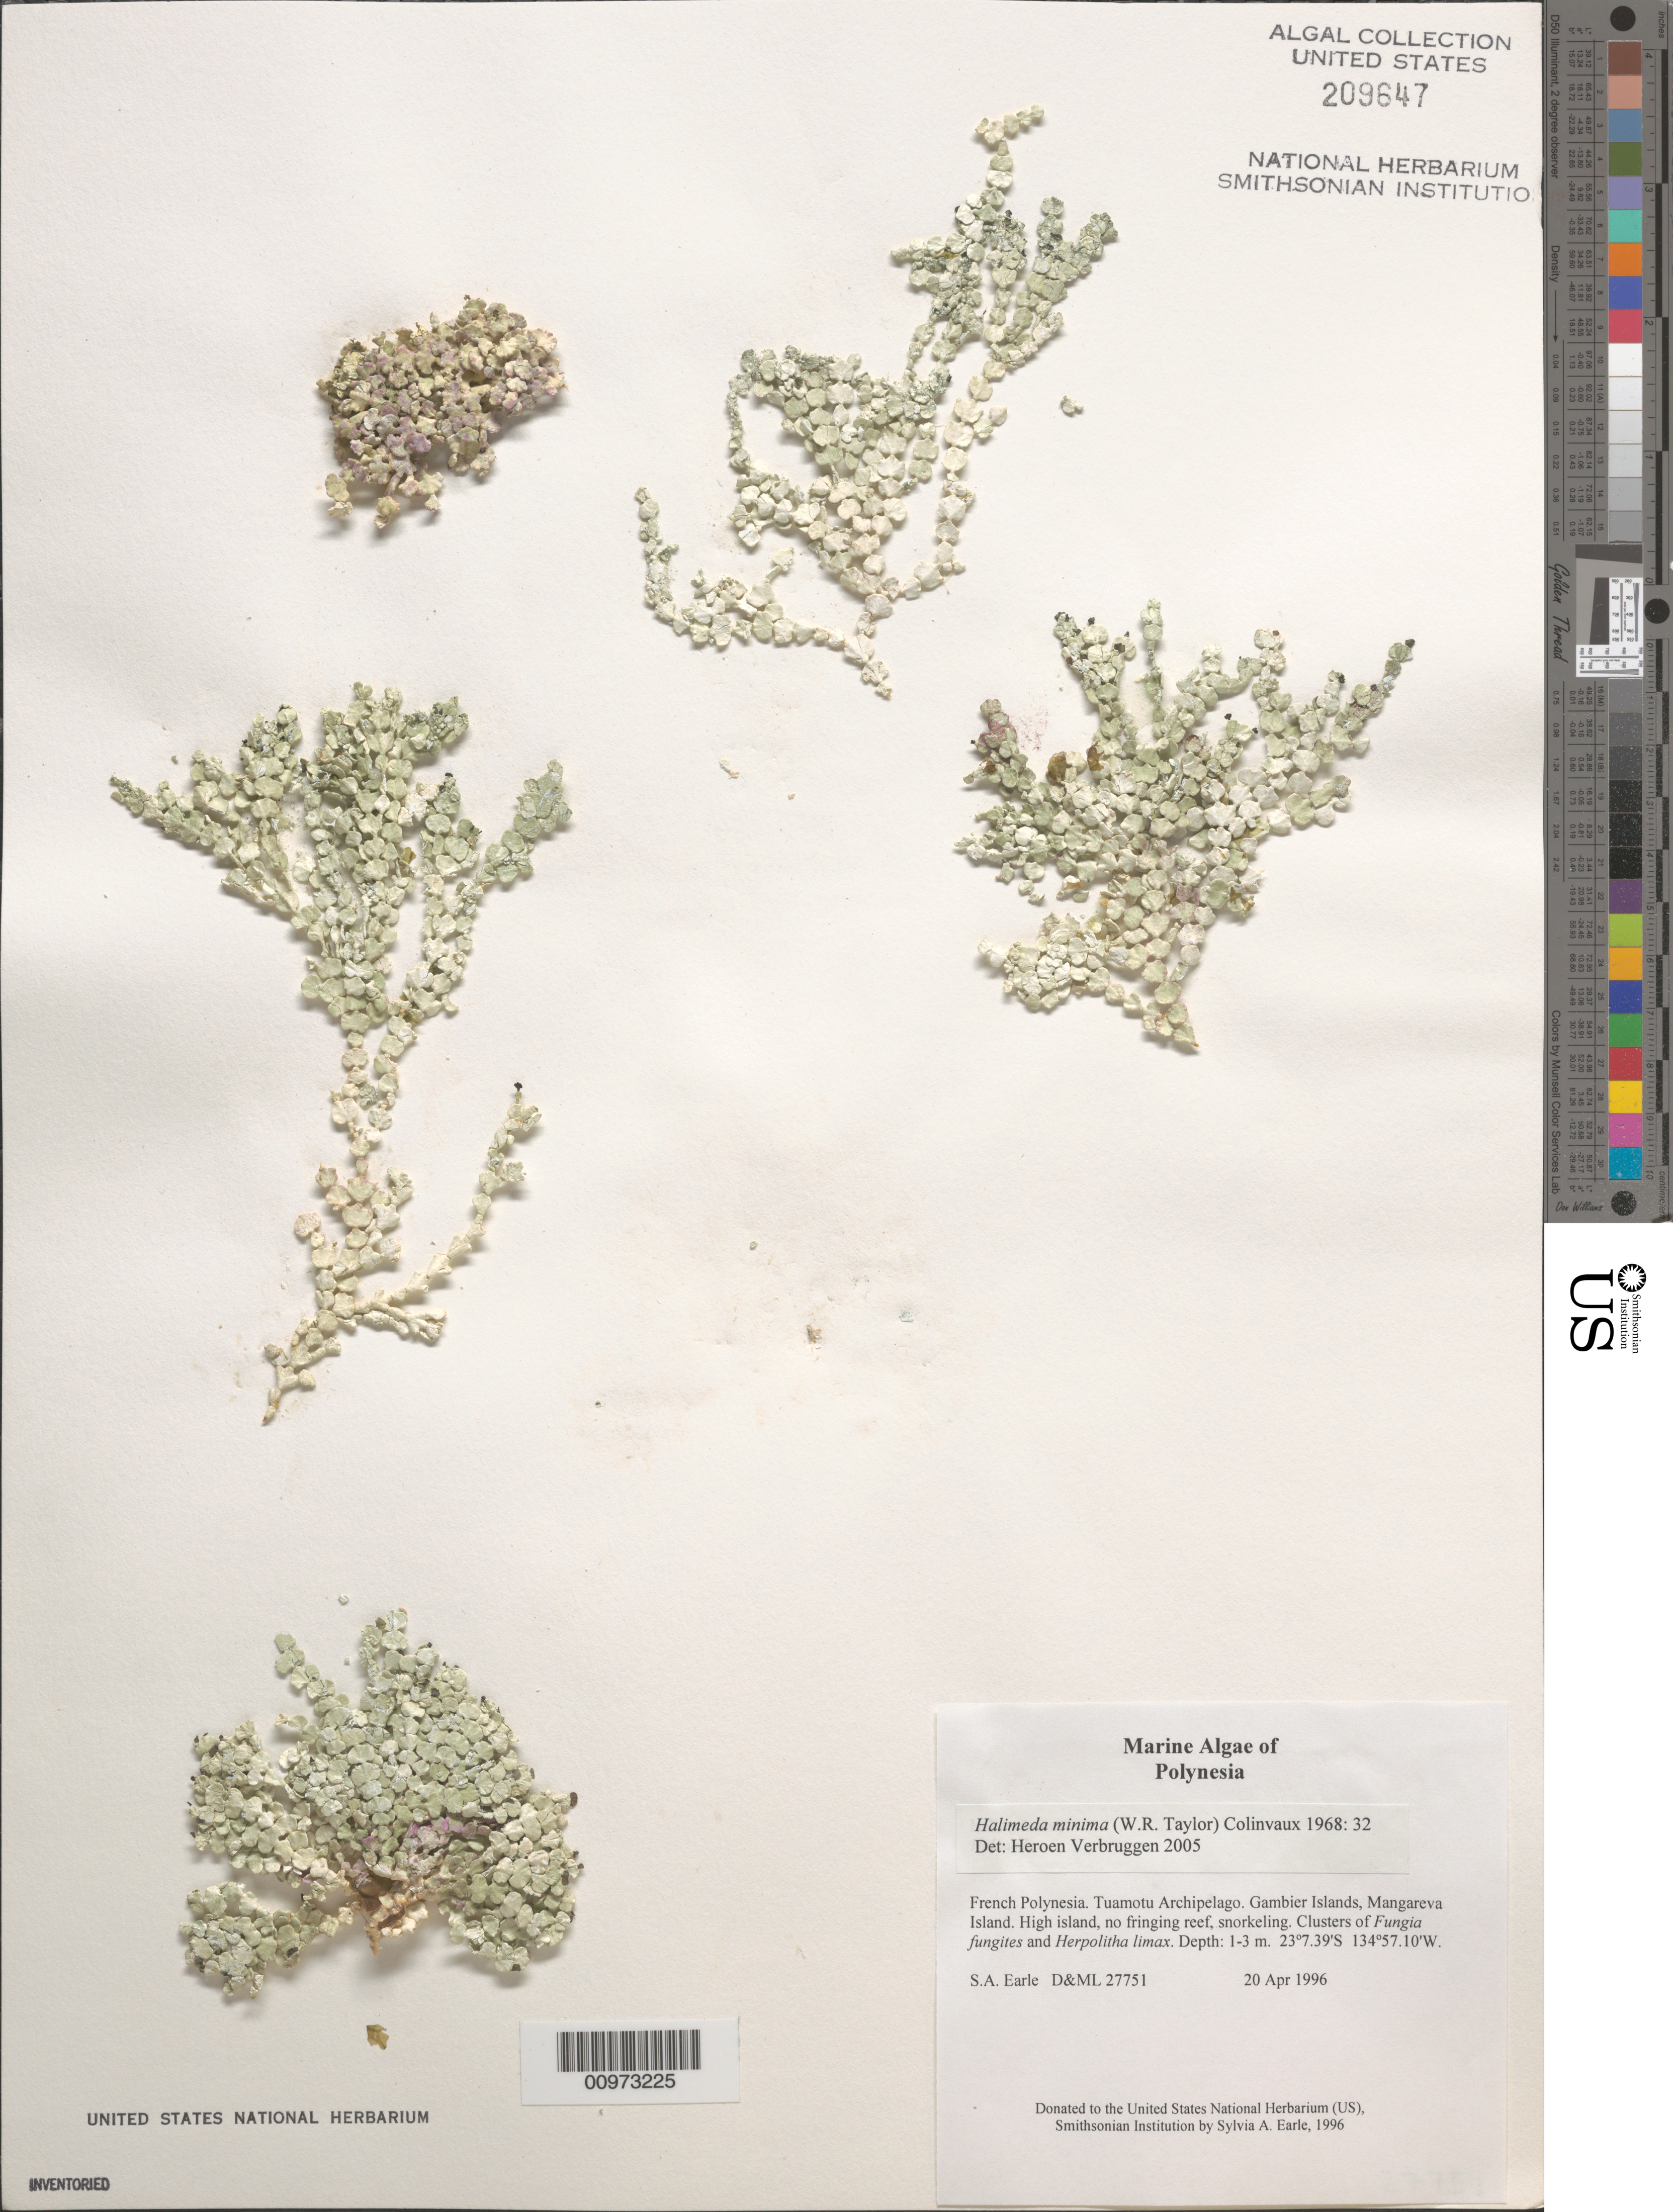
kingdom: Plantae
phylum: Chlorophyta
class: Ulvophyceae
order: Bryopsidales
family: Halimedaceae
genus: Halimeda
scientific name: Halimeda minima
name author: (W.R. Taylor) Hillis-Colinvaux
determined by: Verbruggen, H.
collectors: S. A. Earle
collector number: D&ML 27751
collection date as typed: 20 Apr 1996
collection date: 1996-04-20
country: French Polynesia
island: Mangareva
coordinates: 23 7.39'S, 134 57.10'W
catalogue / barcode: US 209647